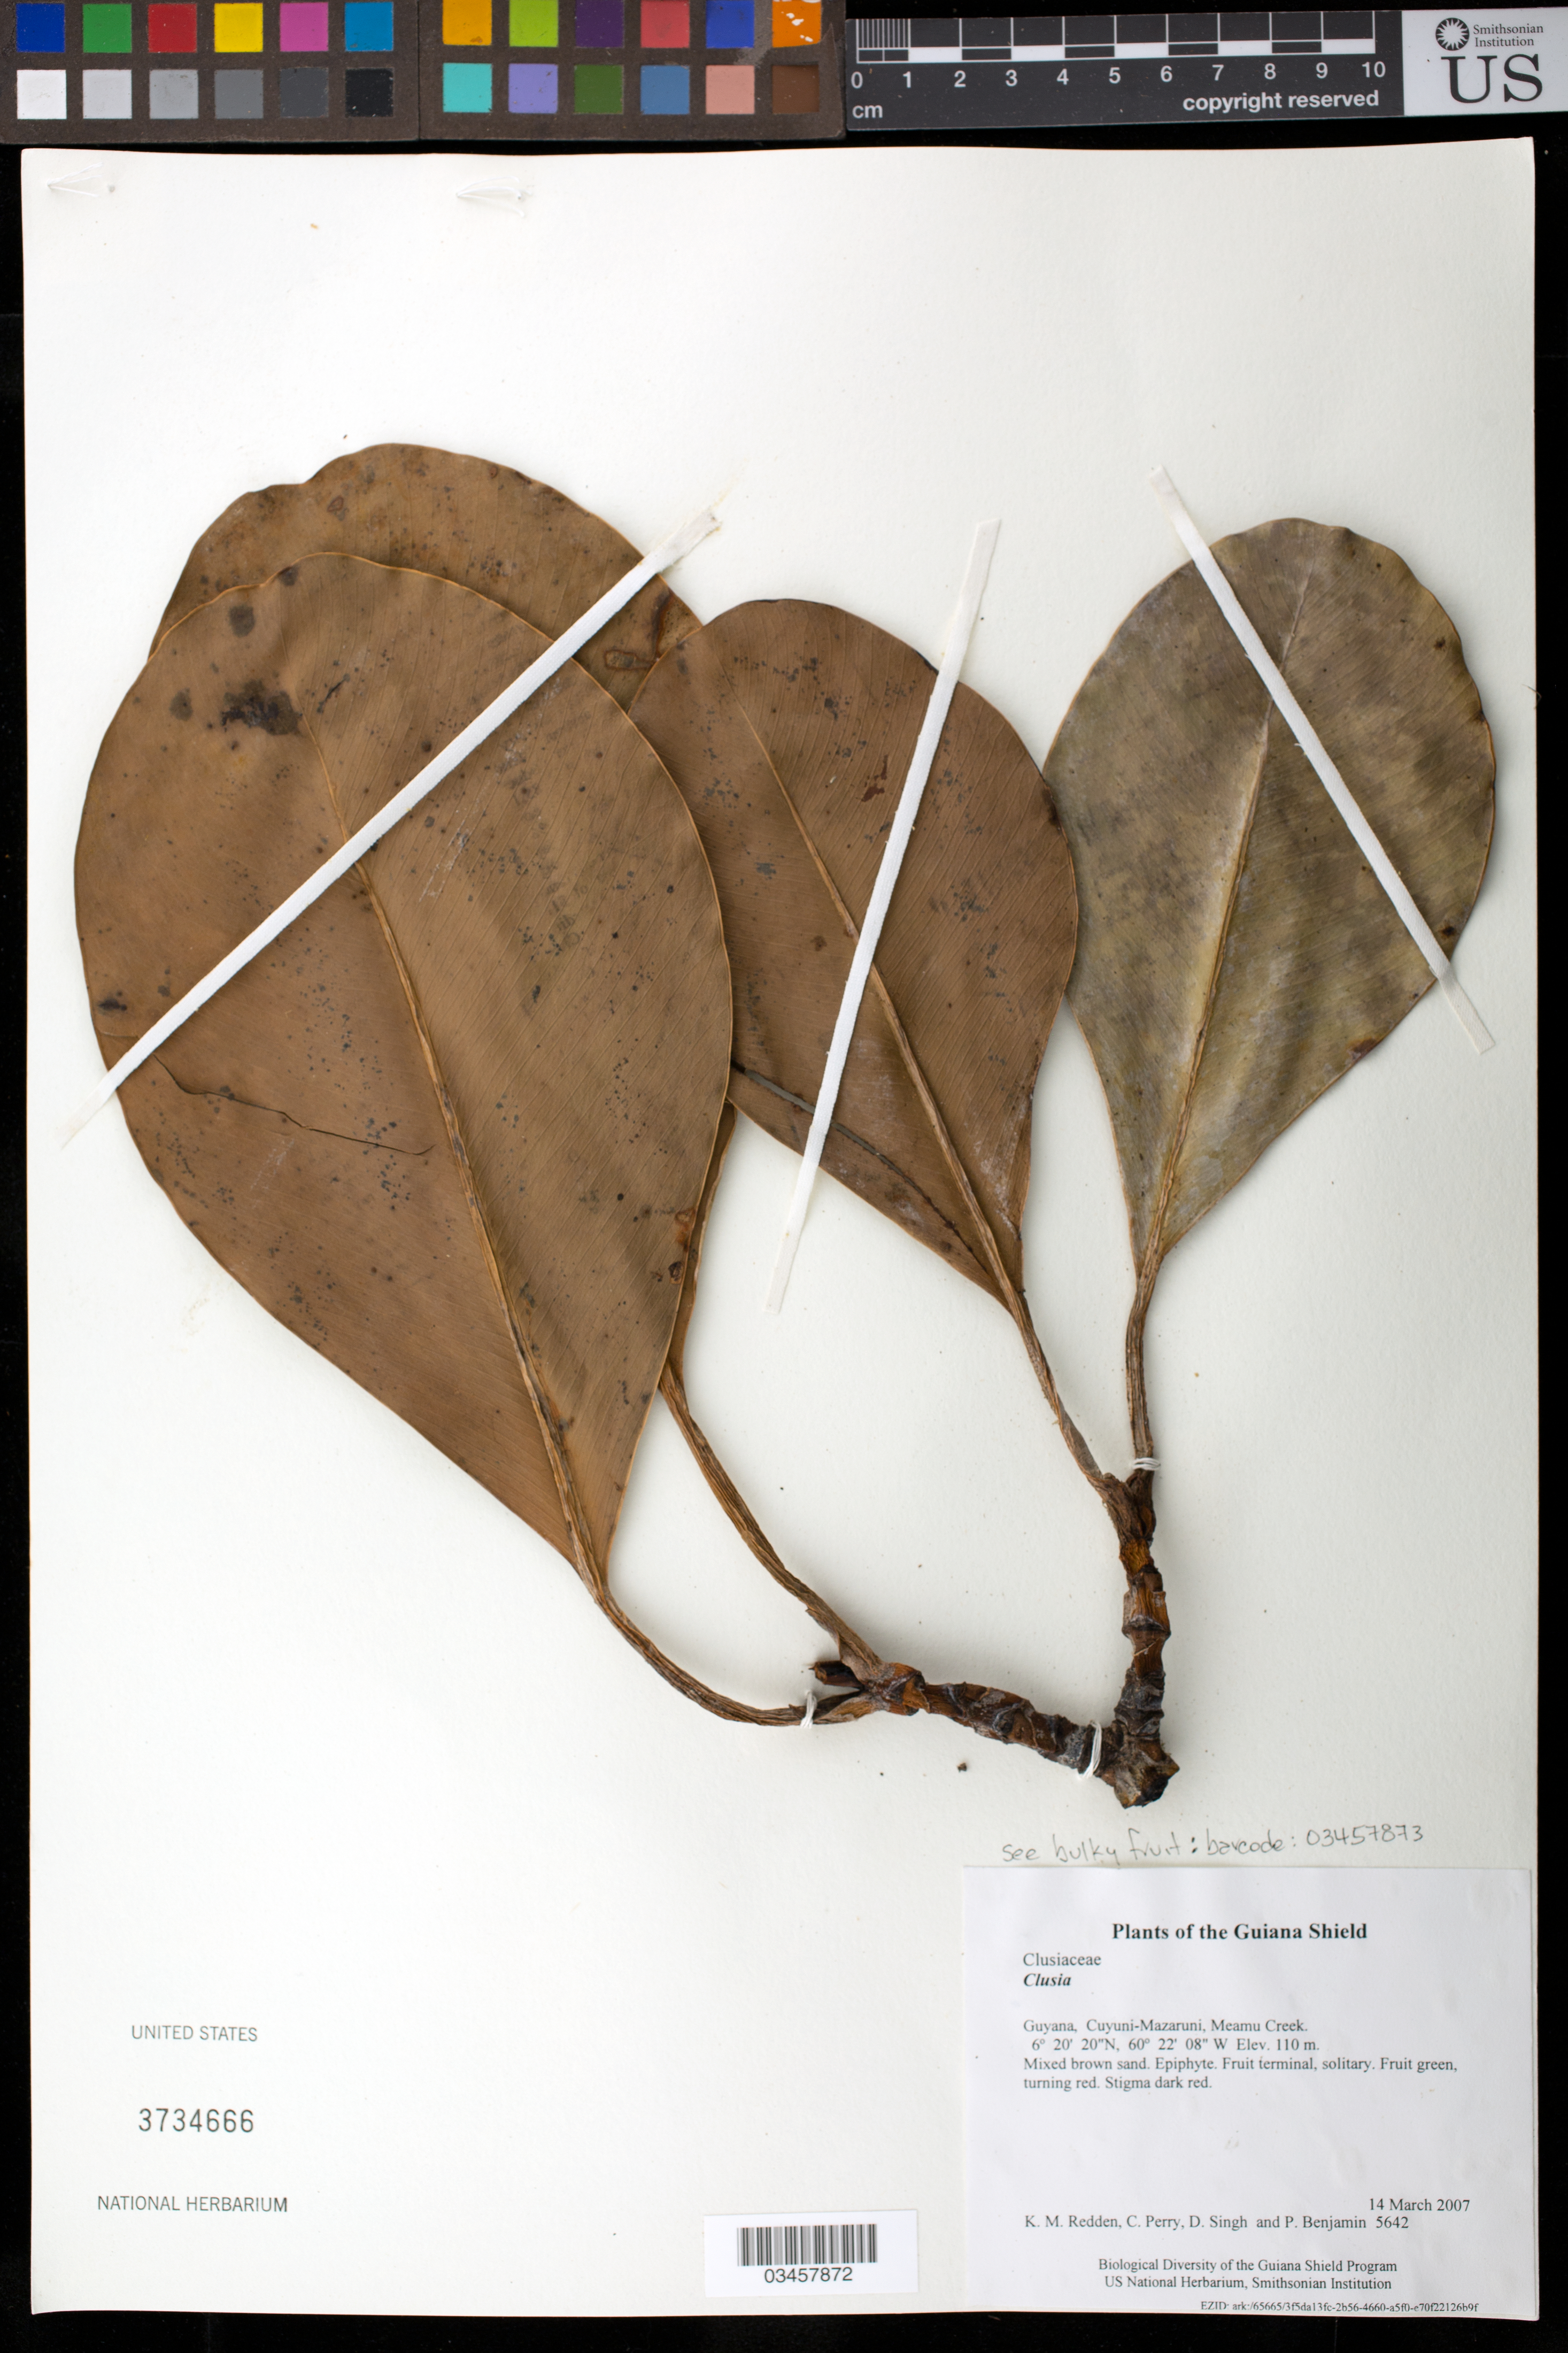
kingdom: Plantae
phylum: Tracheophyta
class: Magnoliopsida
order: Malpighiales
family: Clusiaceae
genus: Clusia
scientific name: Clusia sp.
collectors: K. M. Redden, C. Perry, D. Singh & P. Benjamin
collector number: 5642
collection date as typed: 14 March 2007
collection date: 2007-03-14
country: Guyana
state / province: Cuyuni-Mazaruni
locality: Meamu Creek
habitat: Mixed brown sand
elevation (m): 110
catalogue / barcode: US 3734666